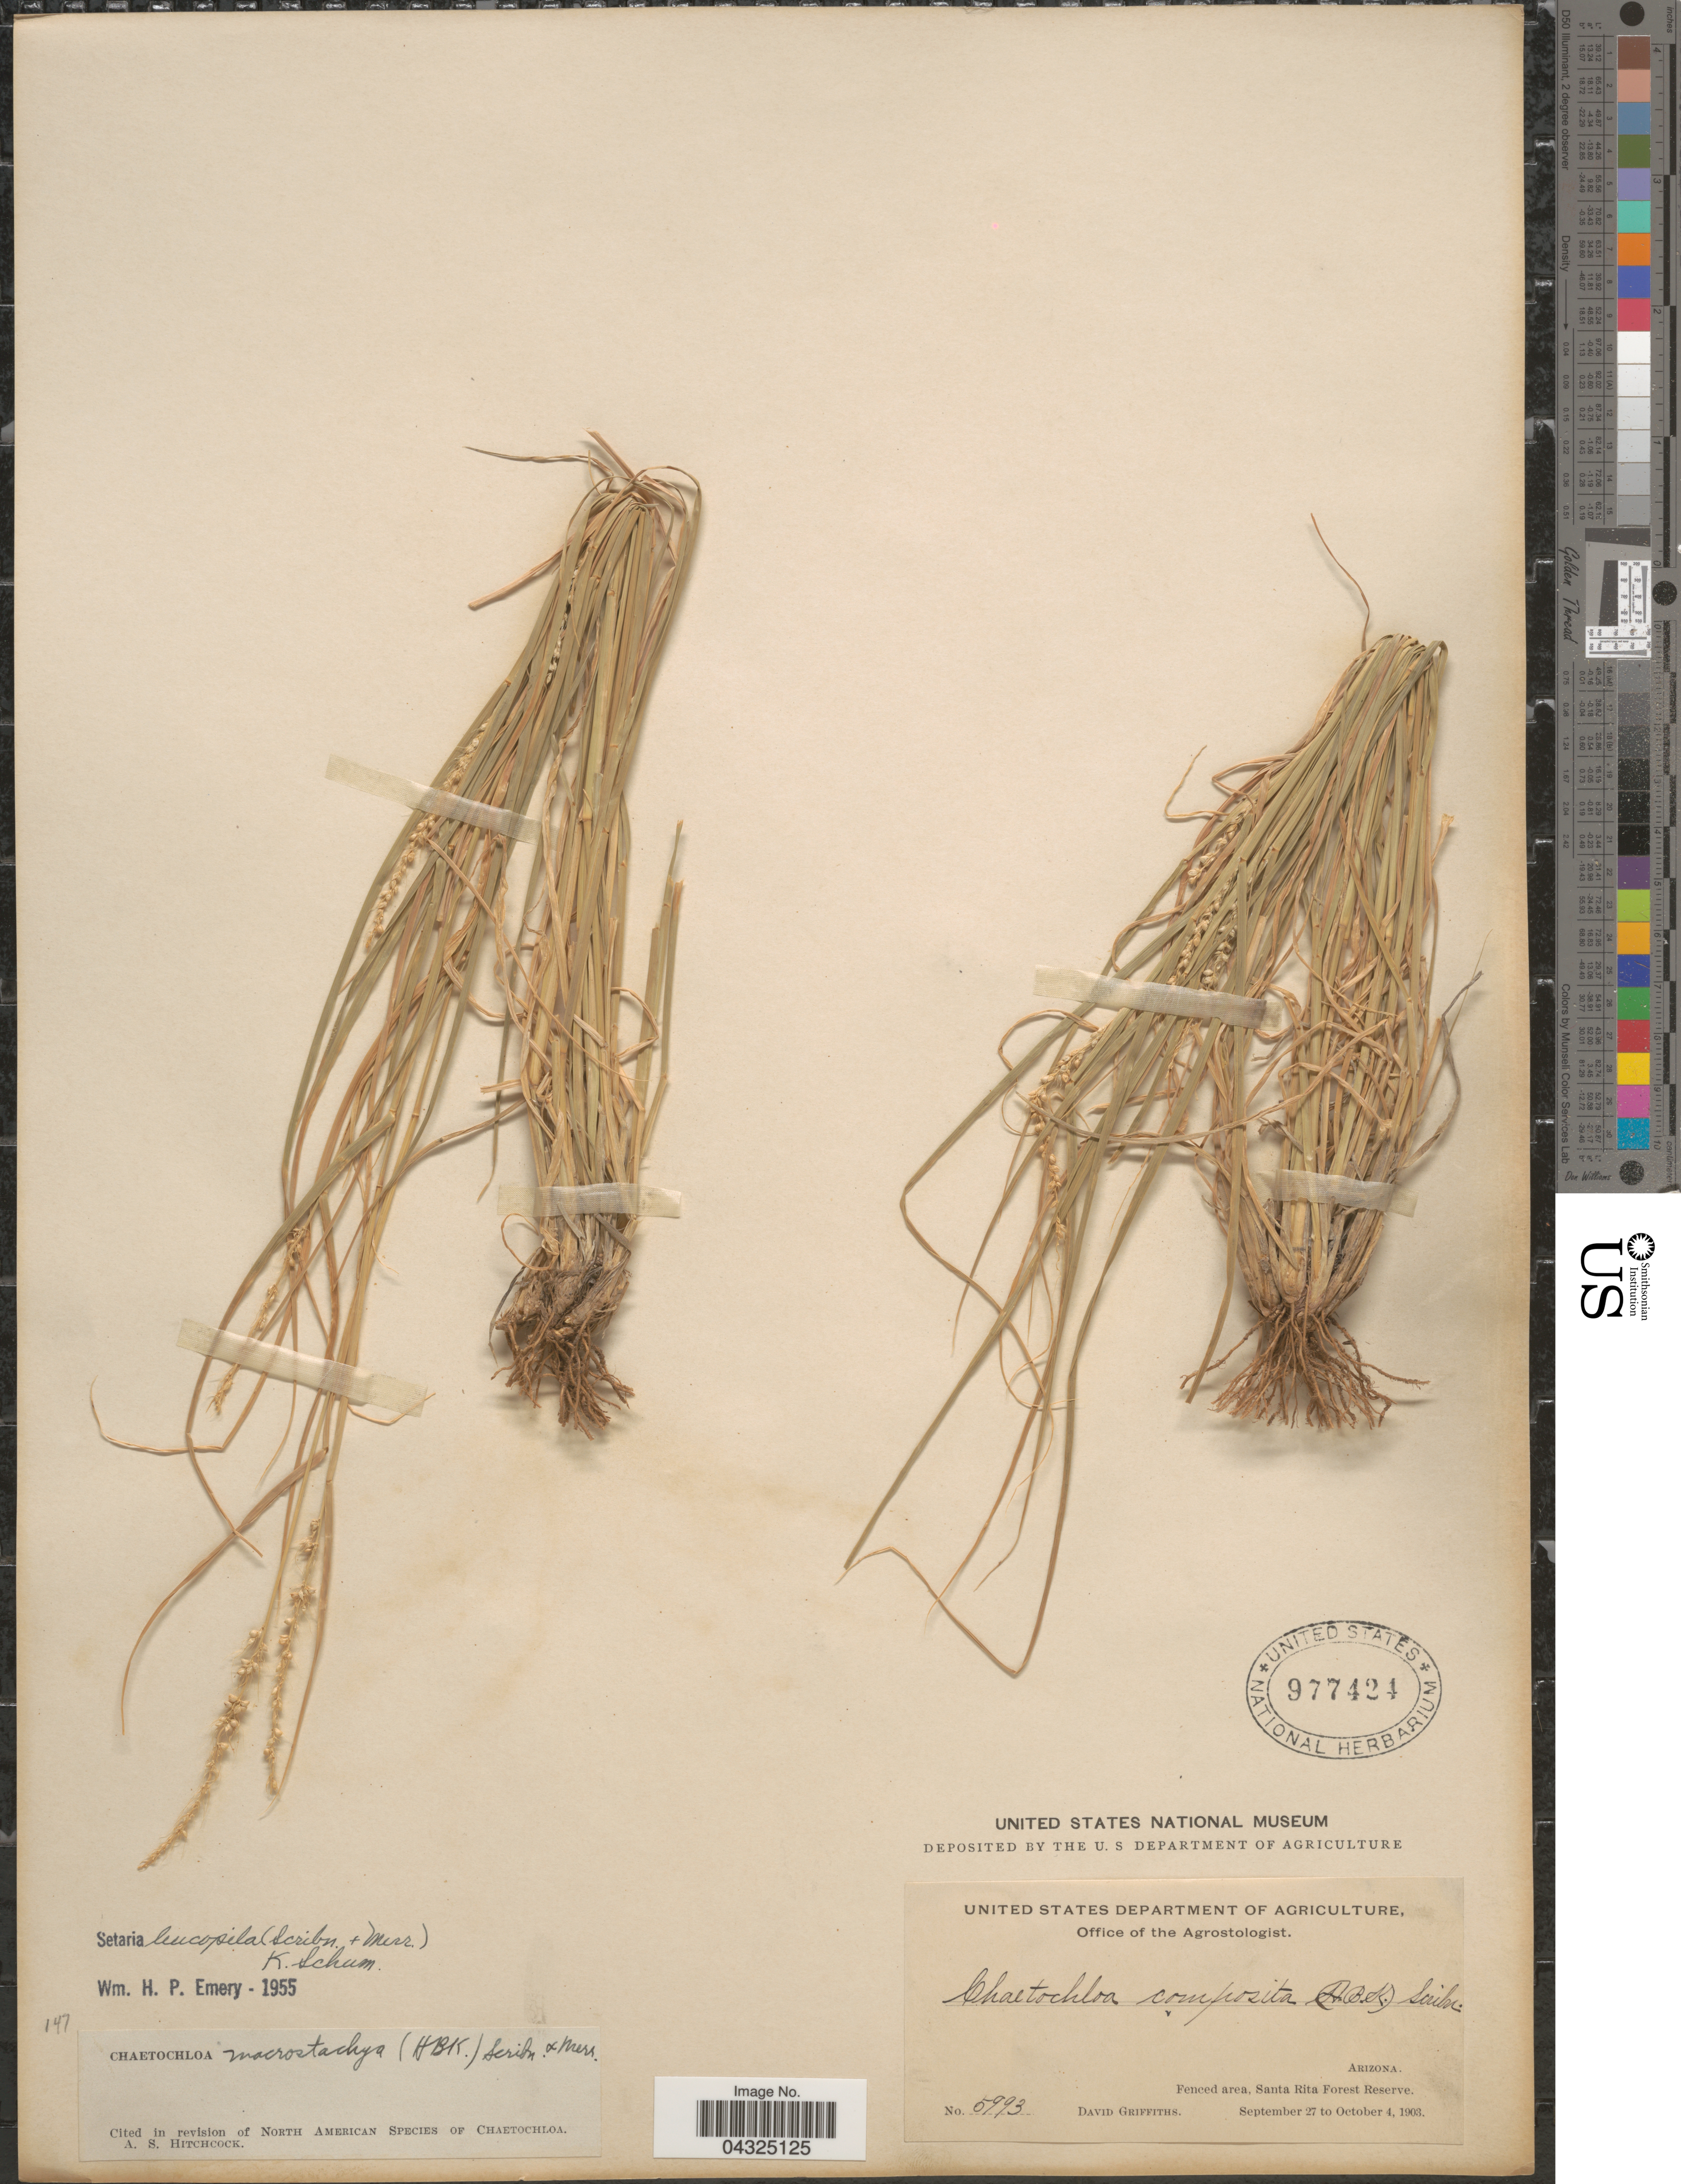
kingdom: Plantae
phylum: Tracheophyta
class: Liliopsida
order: Poales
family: Poaceae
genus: Setaria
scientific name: Setaria leucopila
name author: (Scribn. & Merr.) K. Schum.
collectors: D. Griffiths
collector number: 5993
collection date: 1903-09-27/1903-10-04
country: United States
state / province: Arizona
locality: Fenced area, Santa Rita Forest Reserve.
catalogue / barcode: US 977424